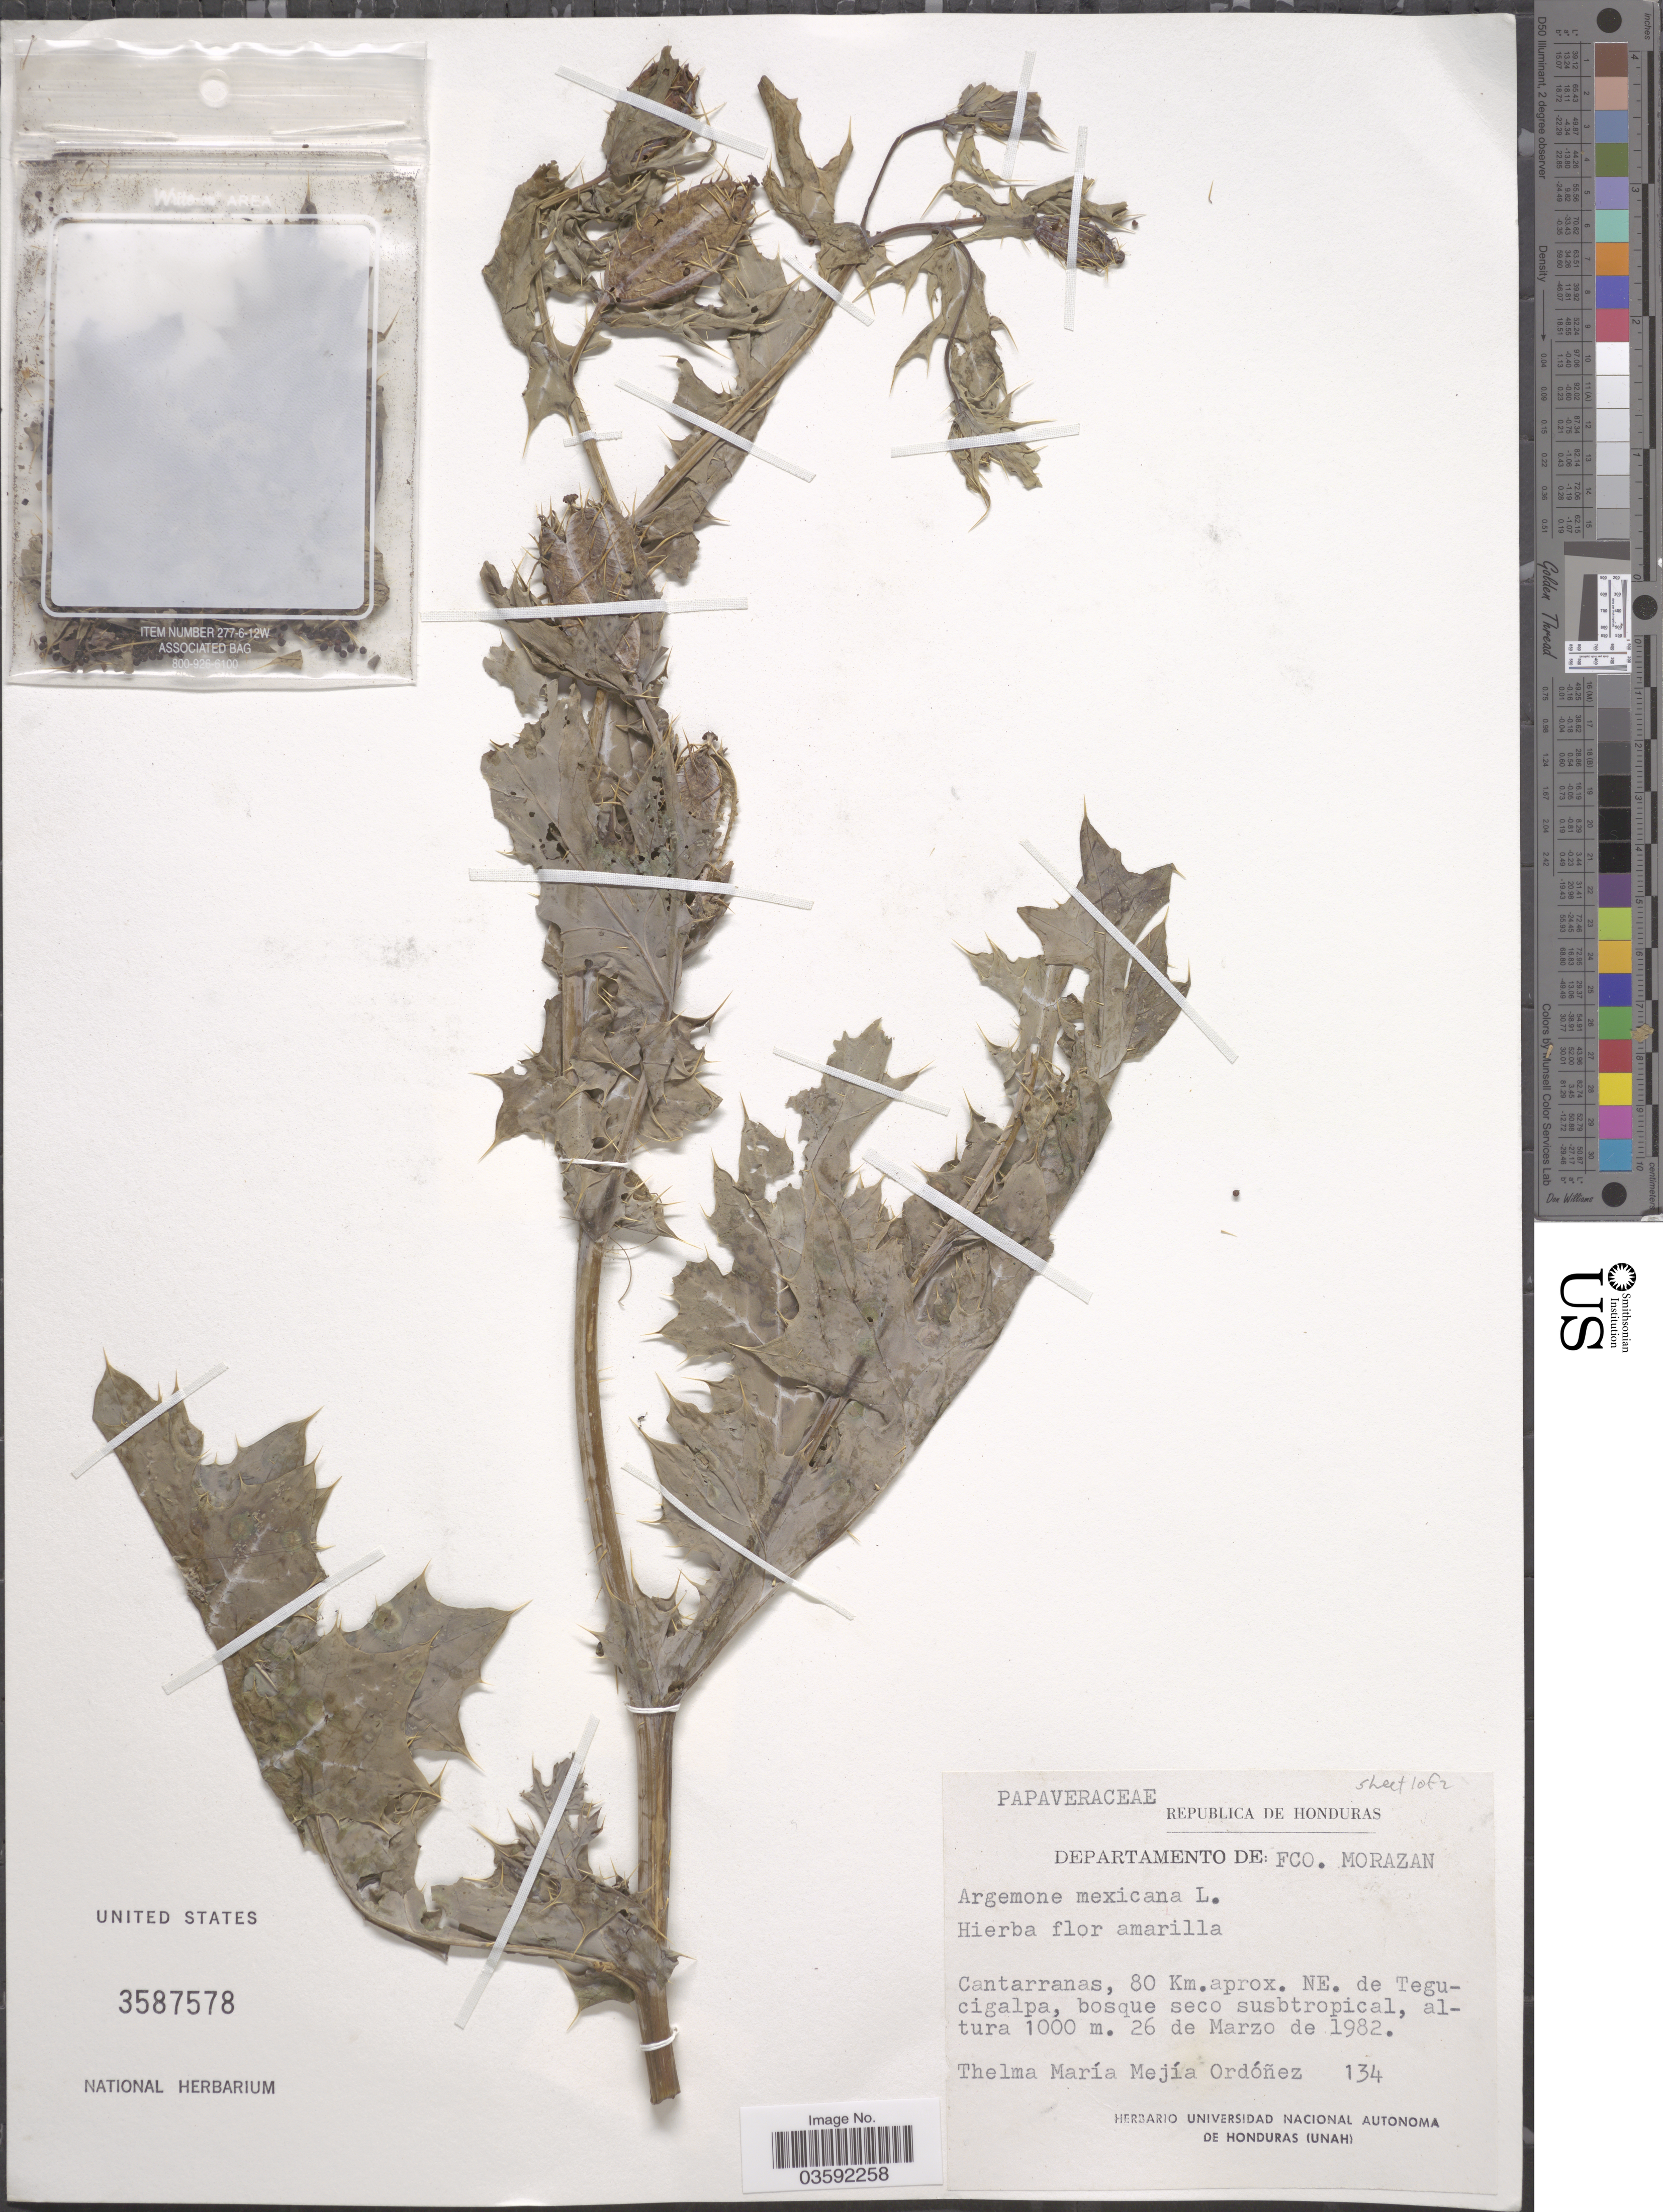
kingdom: Plantae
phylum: Tracheophyta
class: Magnoliopsida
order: Ranunculales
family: Papaveraceae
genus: Argemone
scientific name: Argemone mexicana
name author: L.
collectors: T. Mejía Ordóñez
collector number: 134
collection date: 1982-03-26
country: Honduras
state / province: Fco. Morazán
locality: Departamento de: Fco. Morazan. Cantarranas, 80 Km. aprox. NE. de Tegucigalpa.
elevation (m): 1000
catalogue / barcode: US 3587578